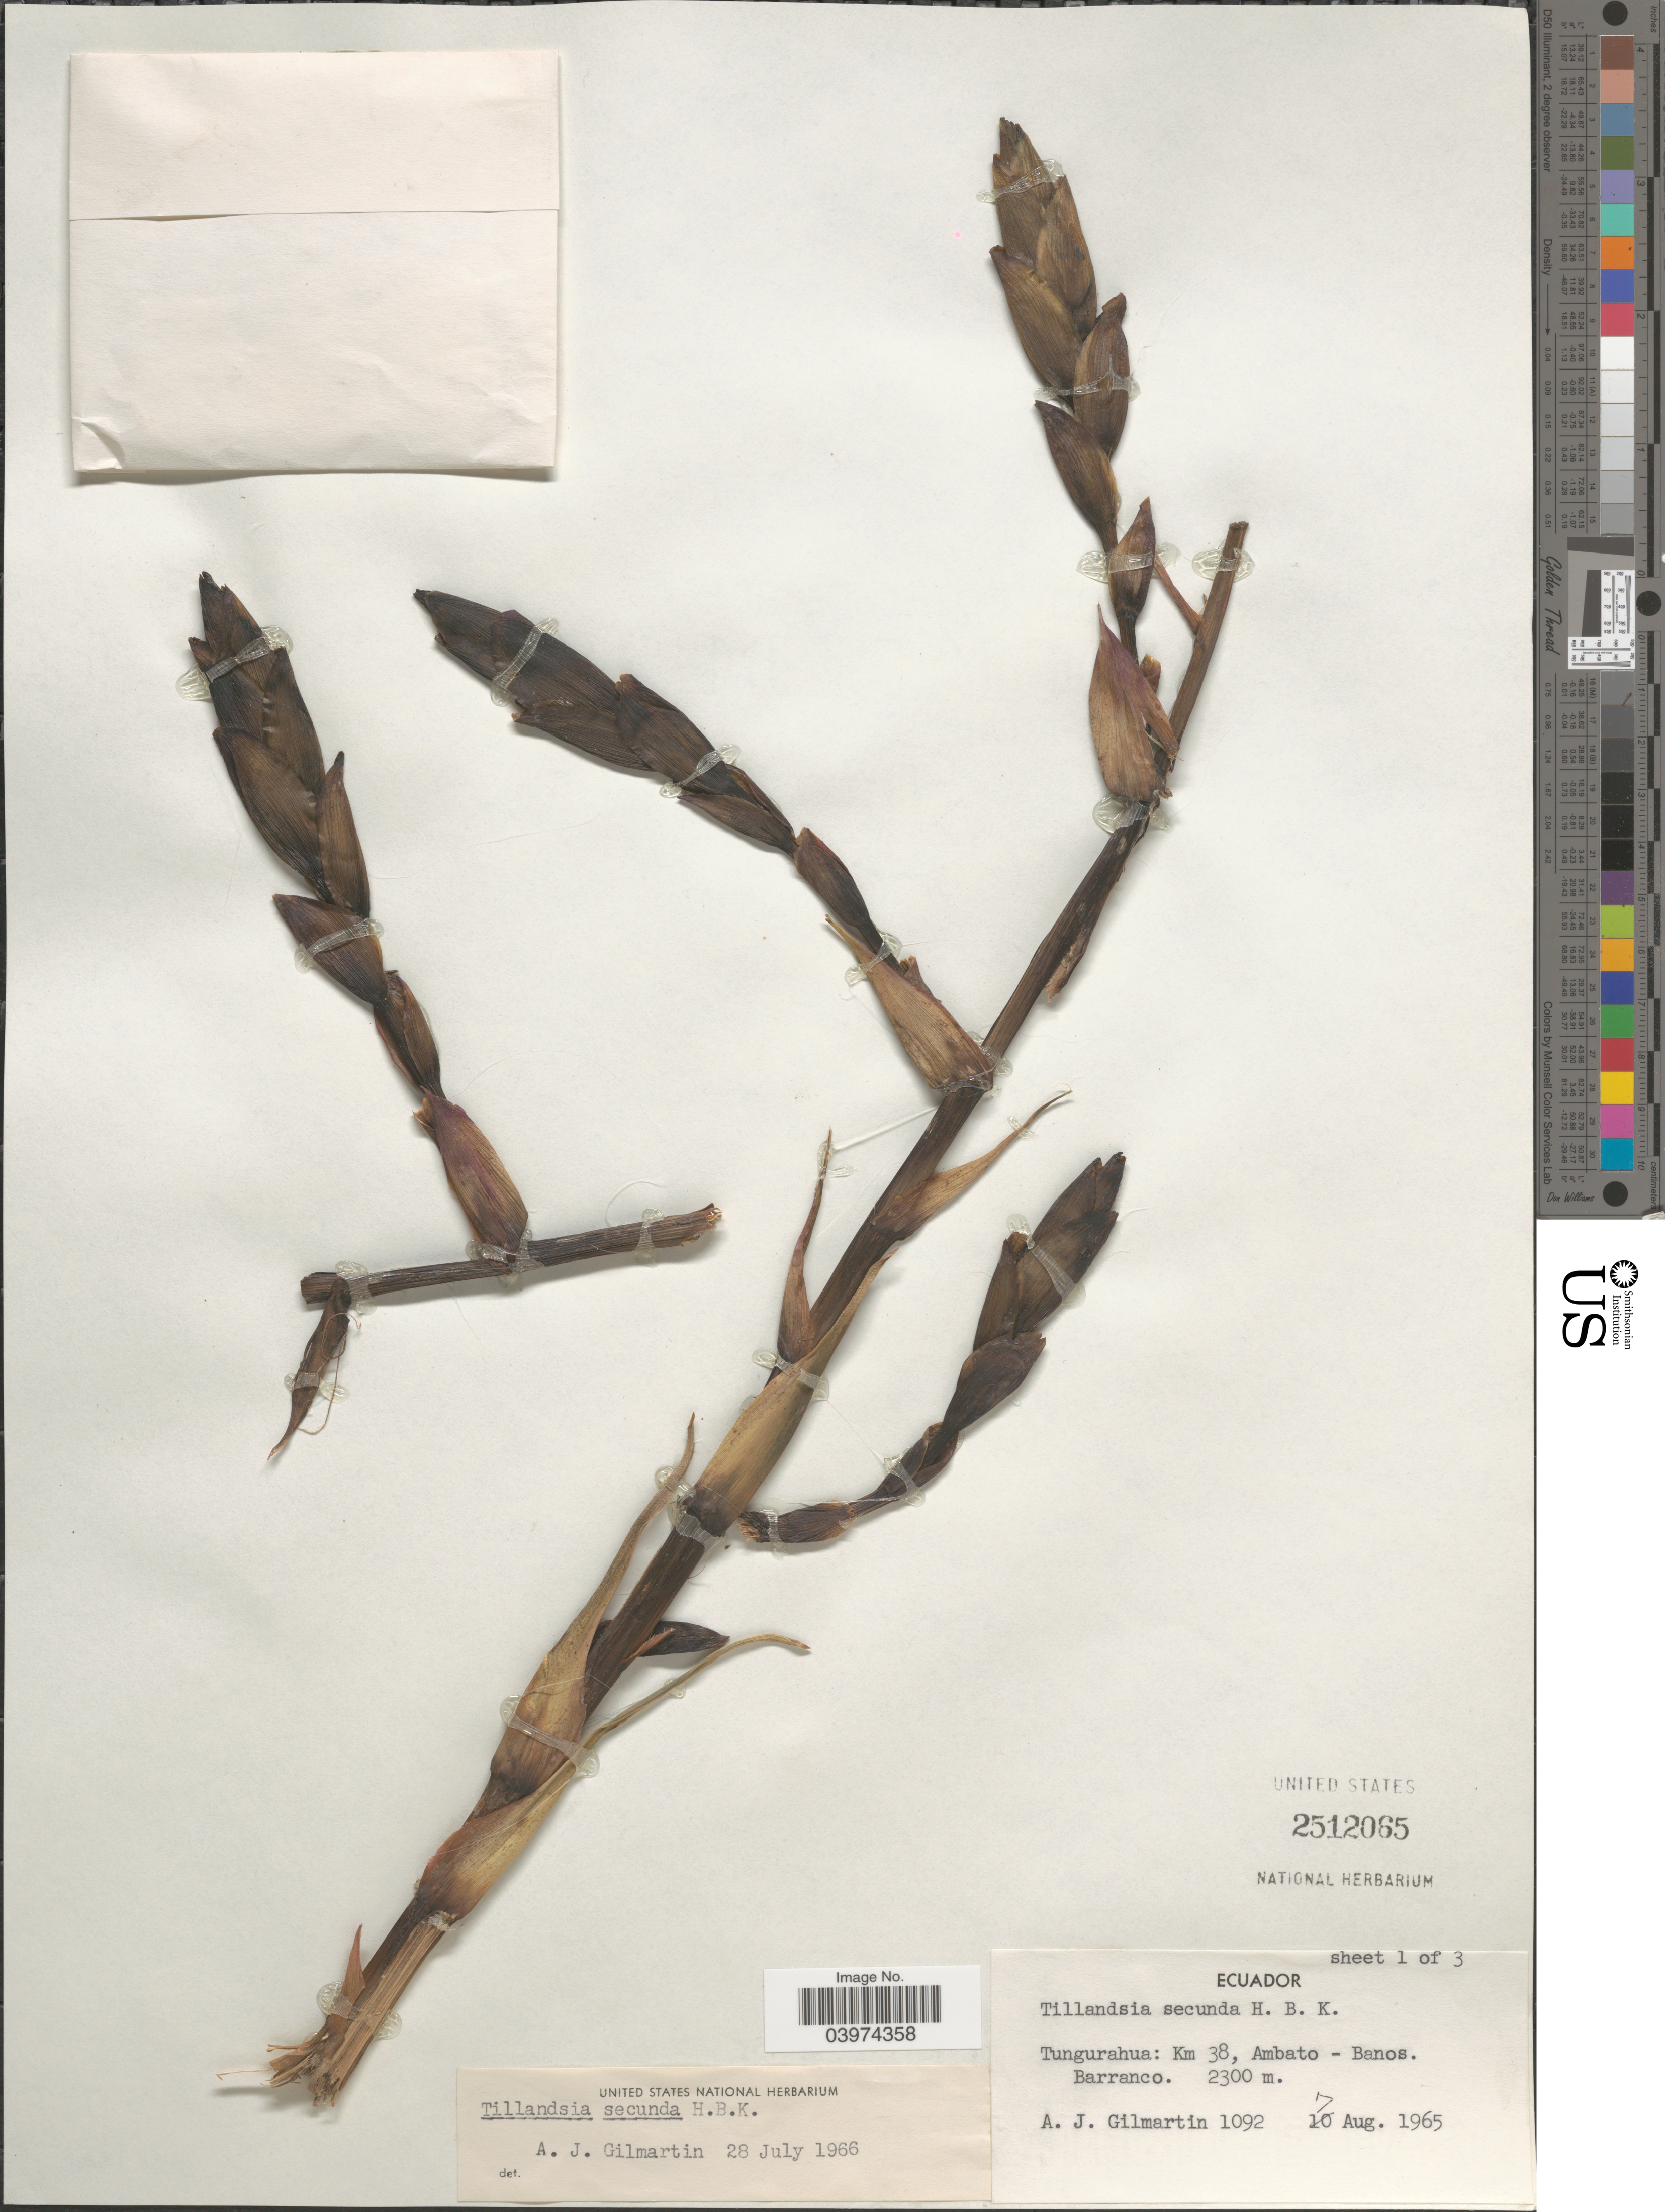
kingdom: Plantae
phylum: Tracheophyta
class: Liliopsida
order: Poales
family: Bromeliaceae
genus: Tillandsia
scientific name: Tillandsia secunda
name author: Kunth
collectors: A. J. Gilmartin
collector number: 1092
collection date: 1965-08-07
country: Ecuador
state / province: Tungurahua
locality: Km 38, Ambato - Banos. Barranco.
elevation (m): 2300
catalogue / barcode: US 2512065